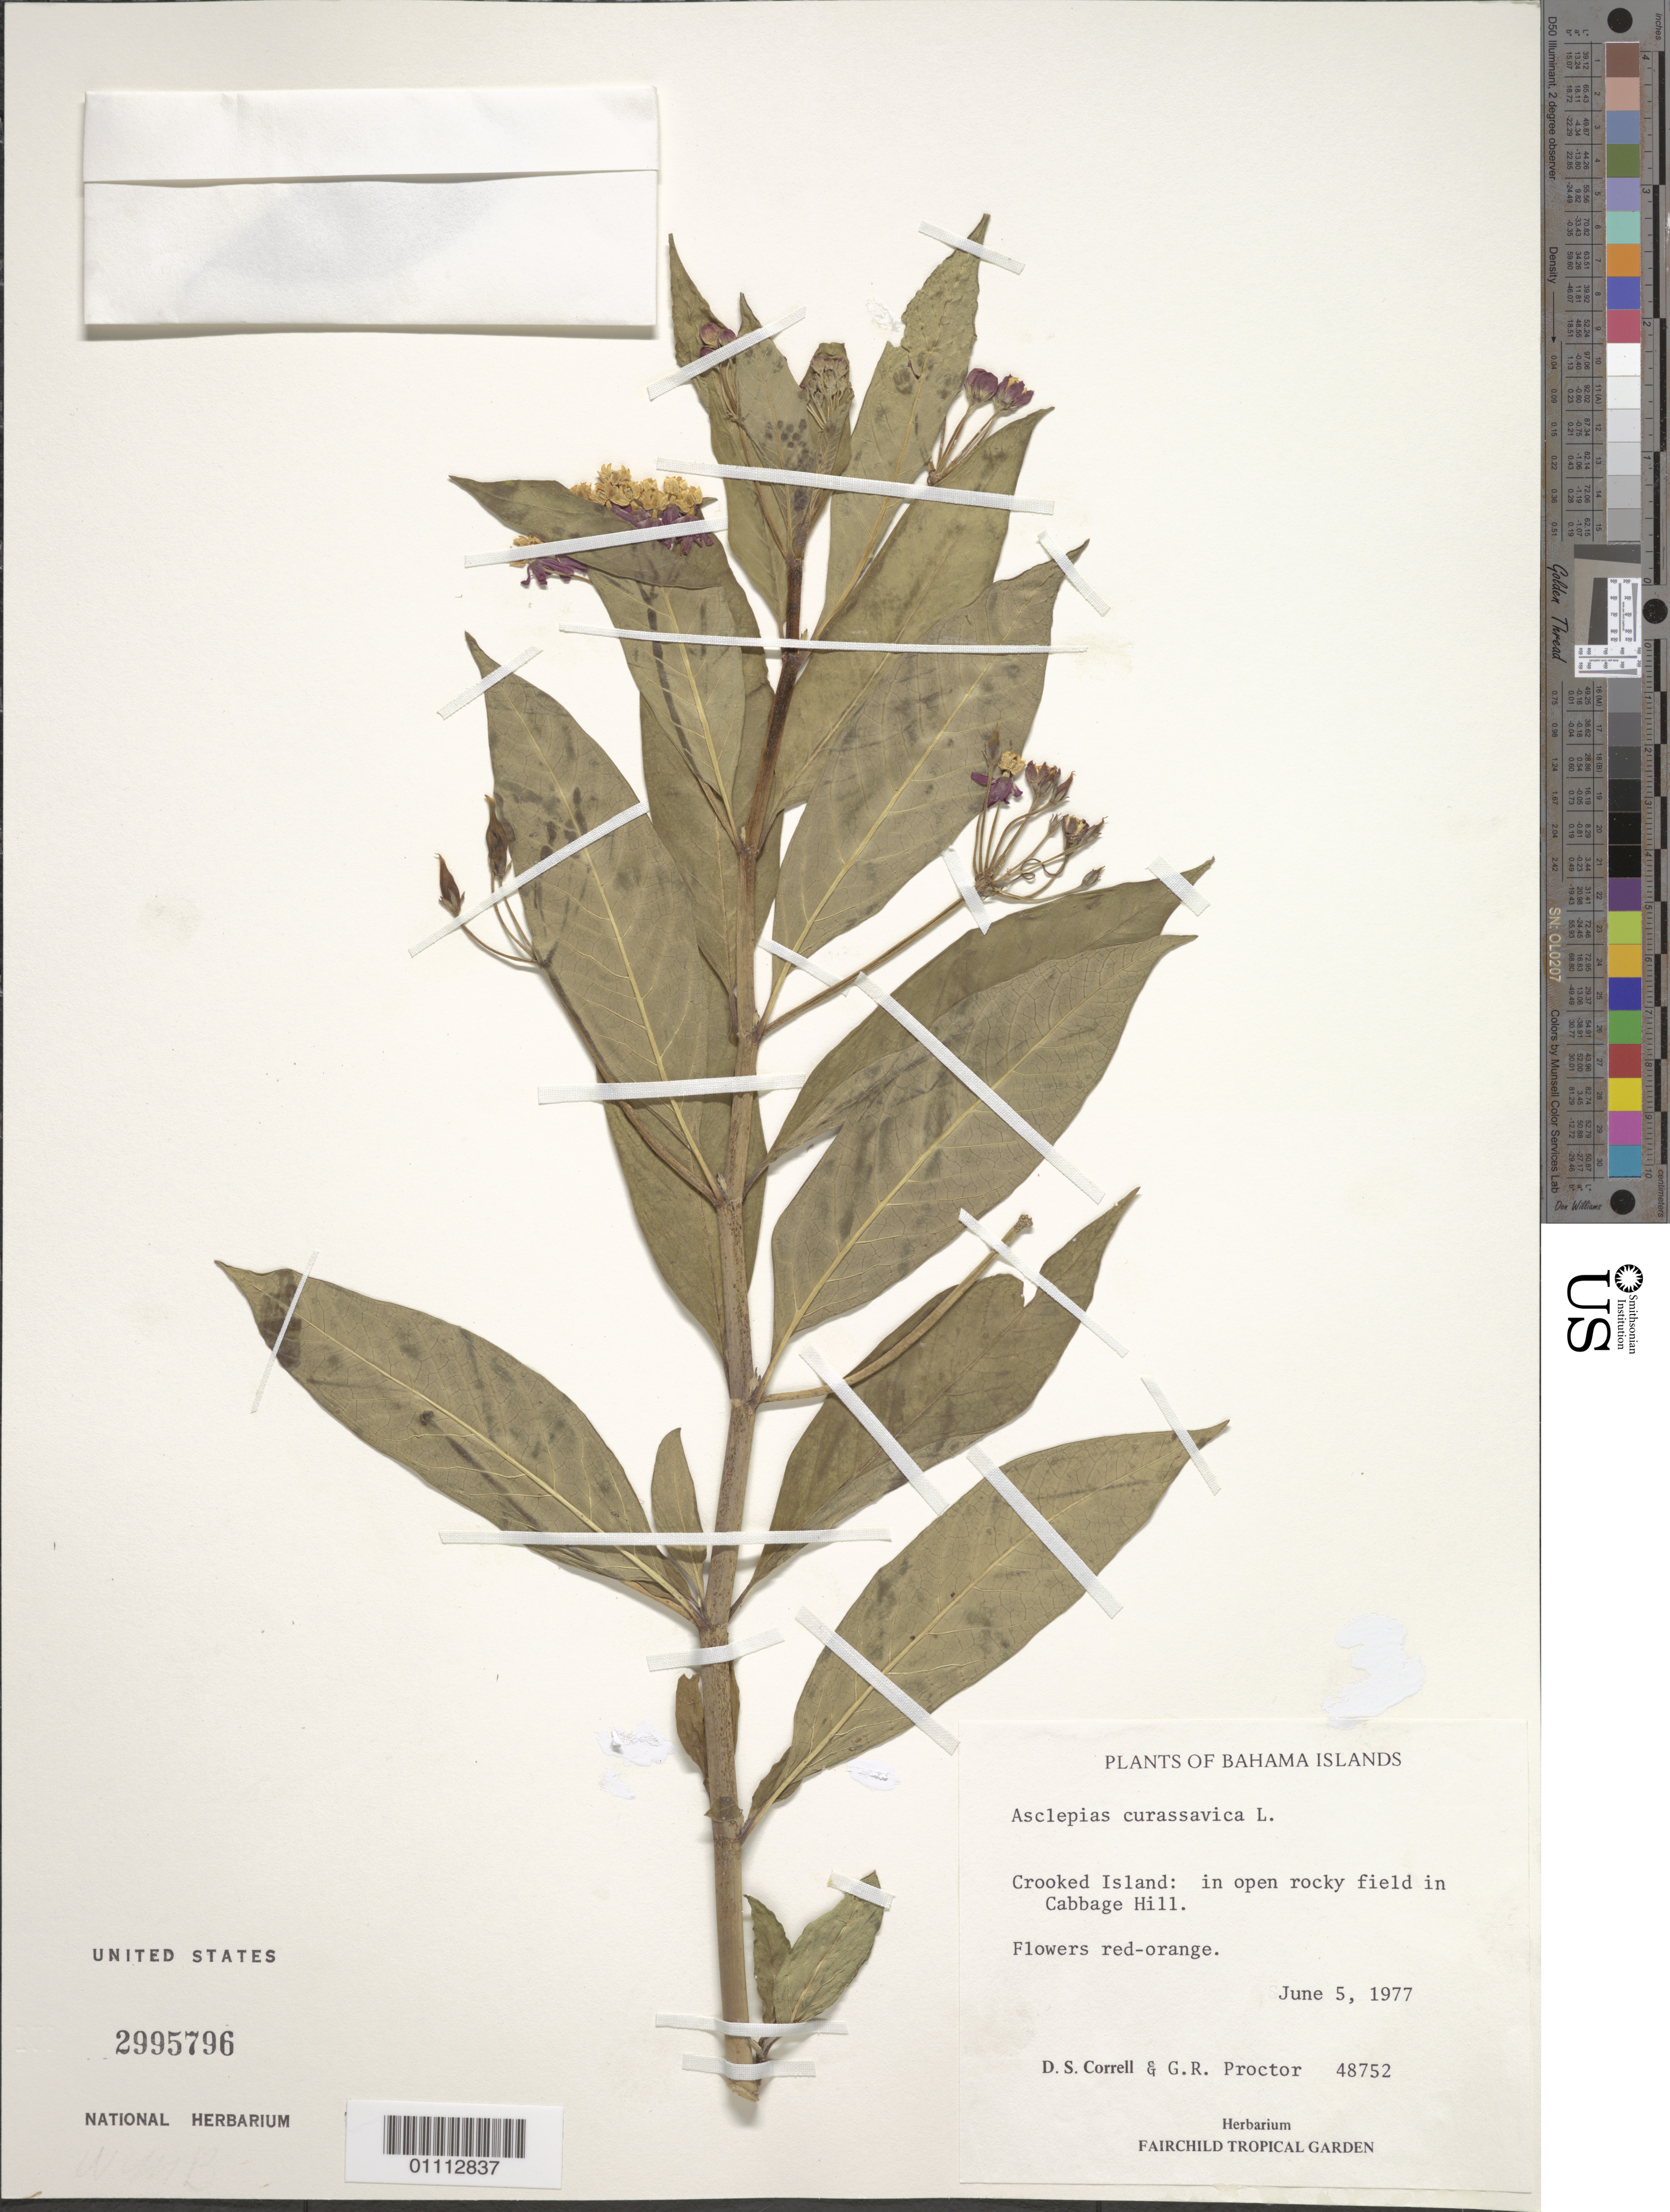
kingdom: Plantae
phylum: Tracheophyta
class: Magnoliopsida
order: Gentianales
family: Apocynaceae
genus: Asclepias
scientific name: Asclepias curassavica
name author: L.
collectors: D. S. Correll & G. R. Proctor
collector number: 48752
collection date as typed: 05 Jun 1977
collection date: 1977-06-05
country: Bahamas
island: Crooked I.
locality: In open rocky field in Cabbage Hill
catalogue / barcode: US 2995796